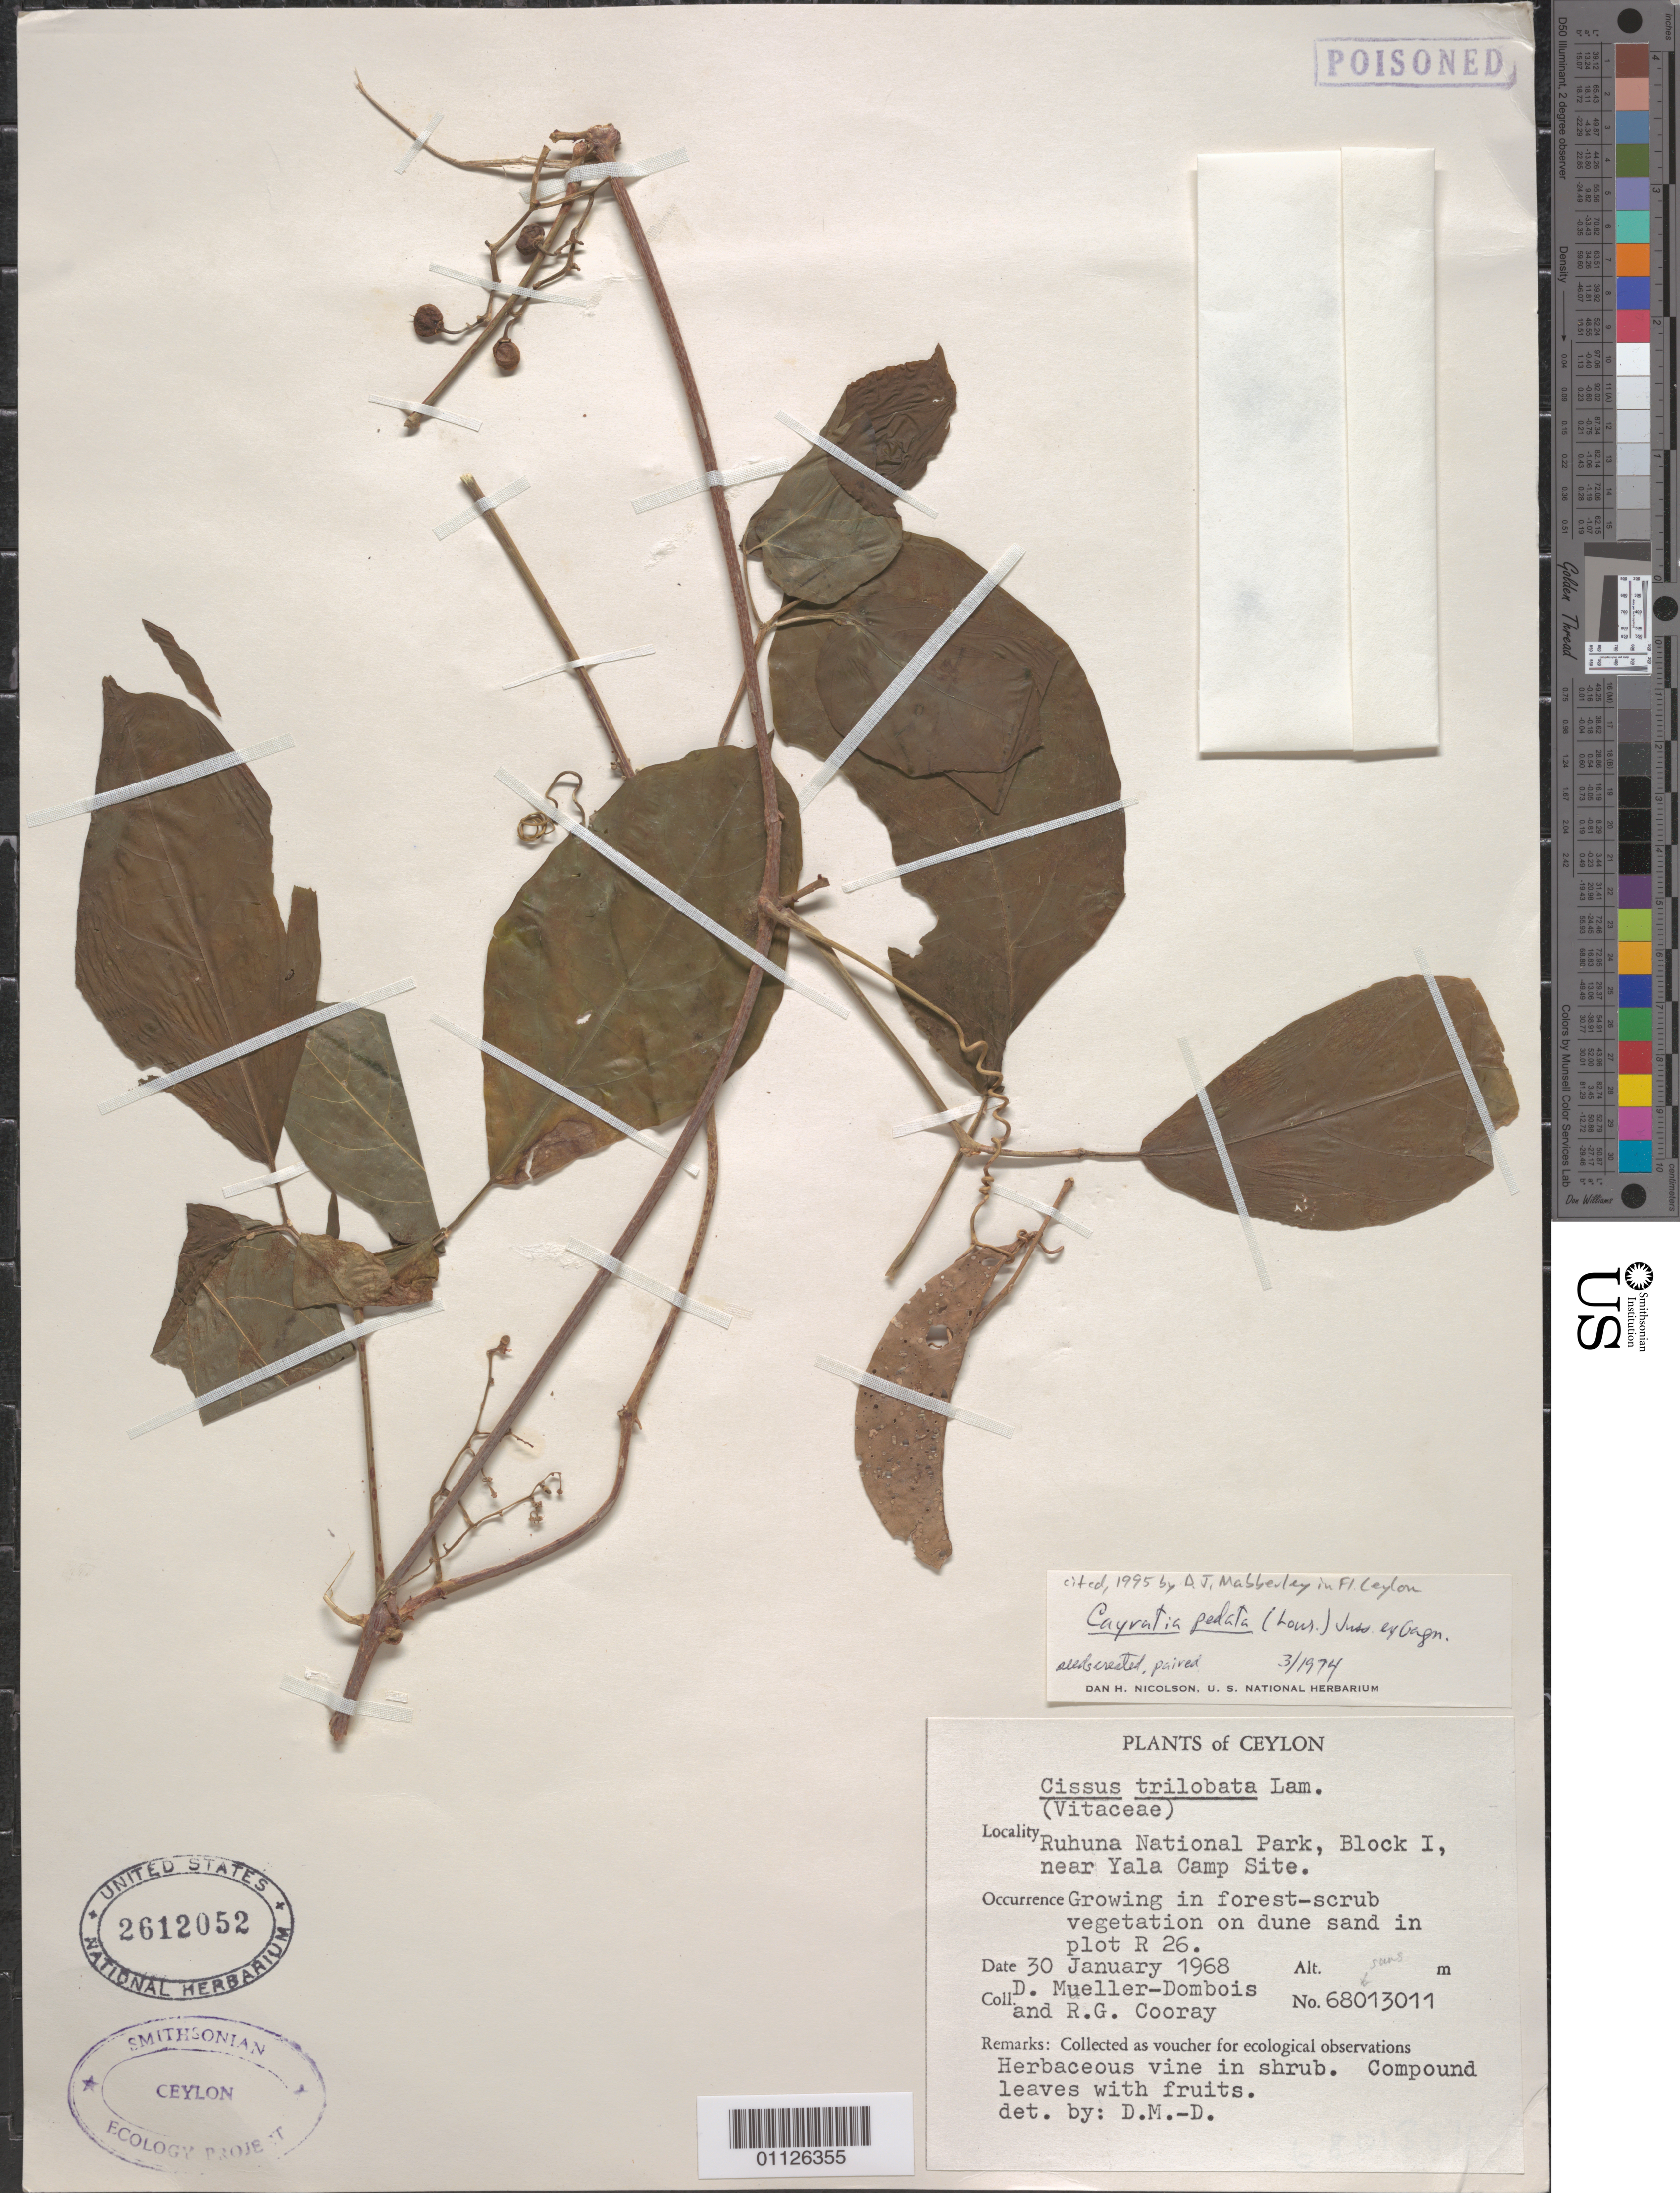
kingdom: Plantae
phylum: Tracheophyta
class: Magnoliopsida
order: Vitales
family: Vitaceae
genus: Cayratia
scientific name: Cayratia pedata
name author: (Lour.) Gagnep.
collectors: D. Mueller-Dombois & R. Cooray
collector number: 68013011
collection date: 1968-01-30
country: Sri Lanka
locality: Ruhuna National Park, Block I, near Yala Camp Site.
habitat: Growing in forest-scrub vegetation on dune sand in plot R 26. Herbaceous vine in shrub.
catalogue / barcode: US 2612052